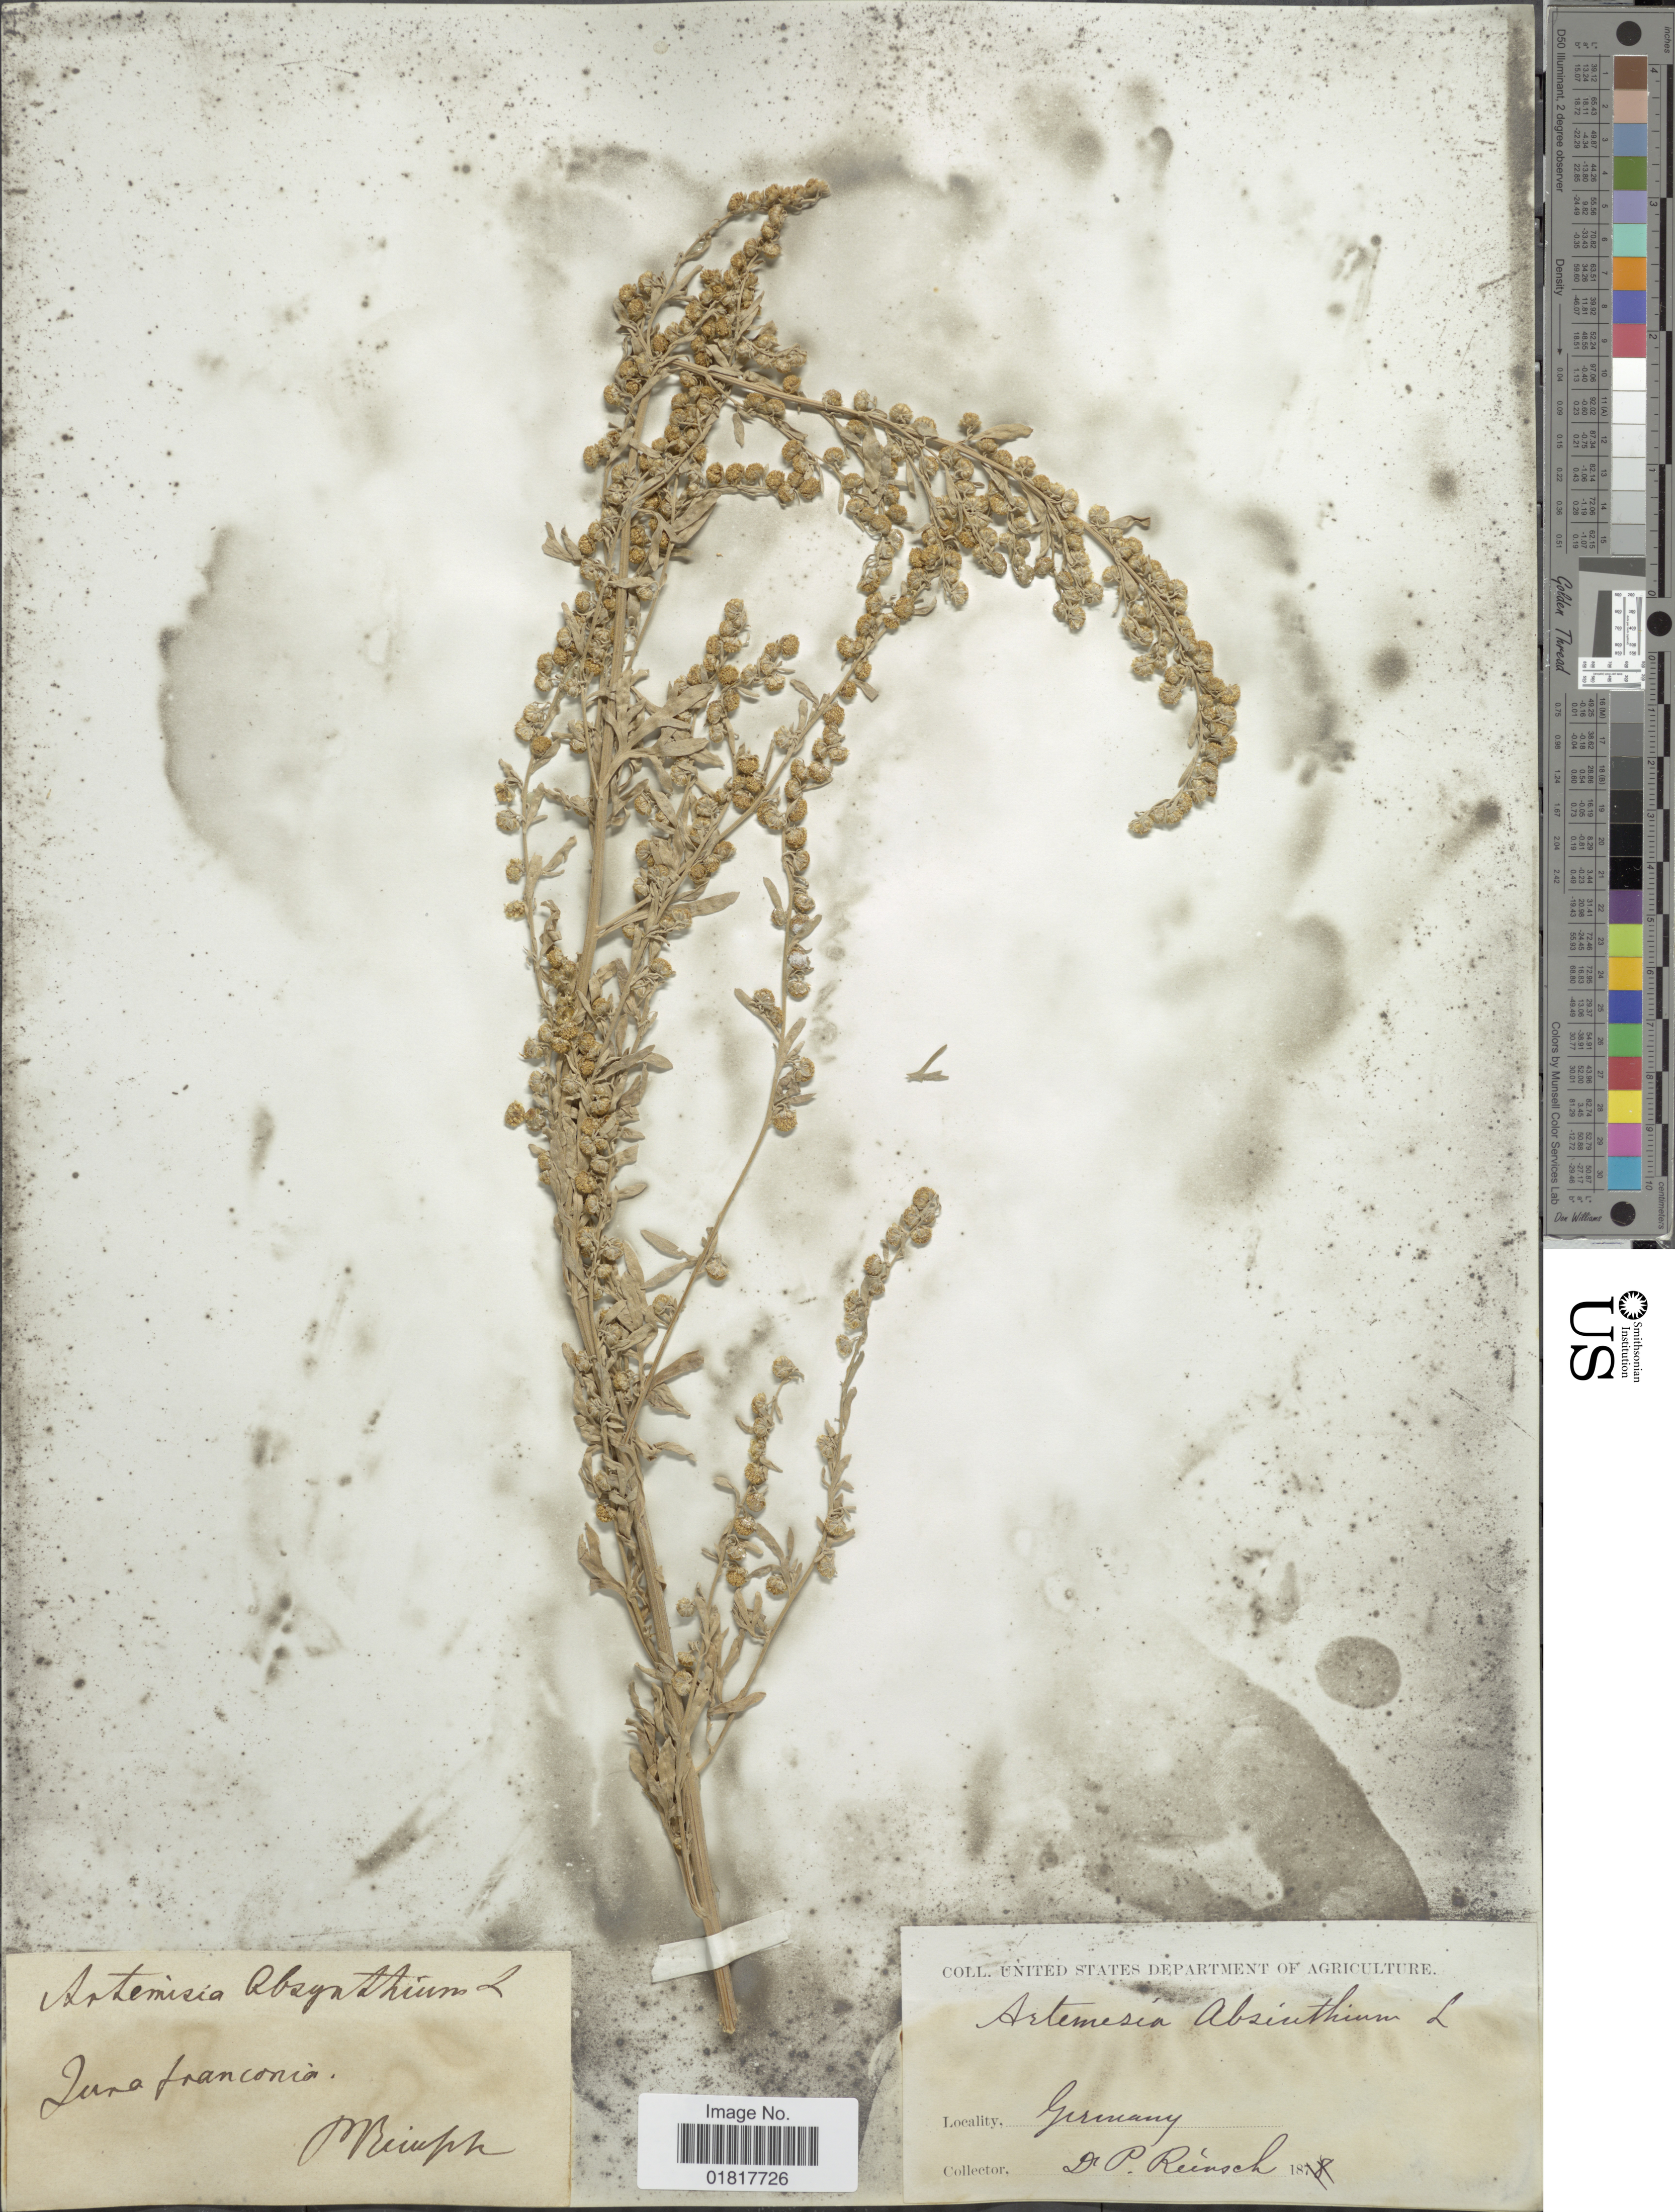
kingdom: Plantae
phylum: Tracheophyta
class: Magnoliopsida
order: Asterales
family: Asteraceae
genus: Artemisia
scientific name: Artemisia absinthium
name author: L.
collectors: P.F. Reinsch (herbarium)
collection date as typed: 18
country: Germany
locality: Franconia.